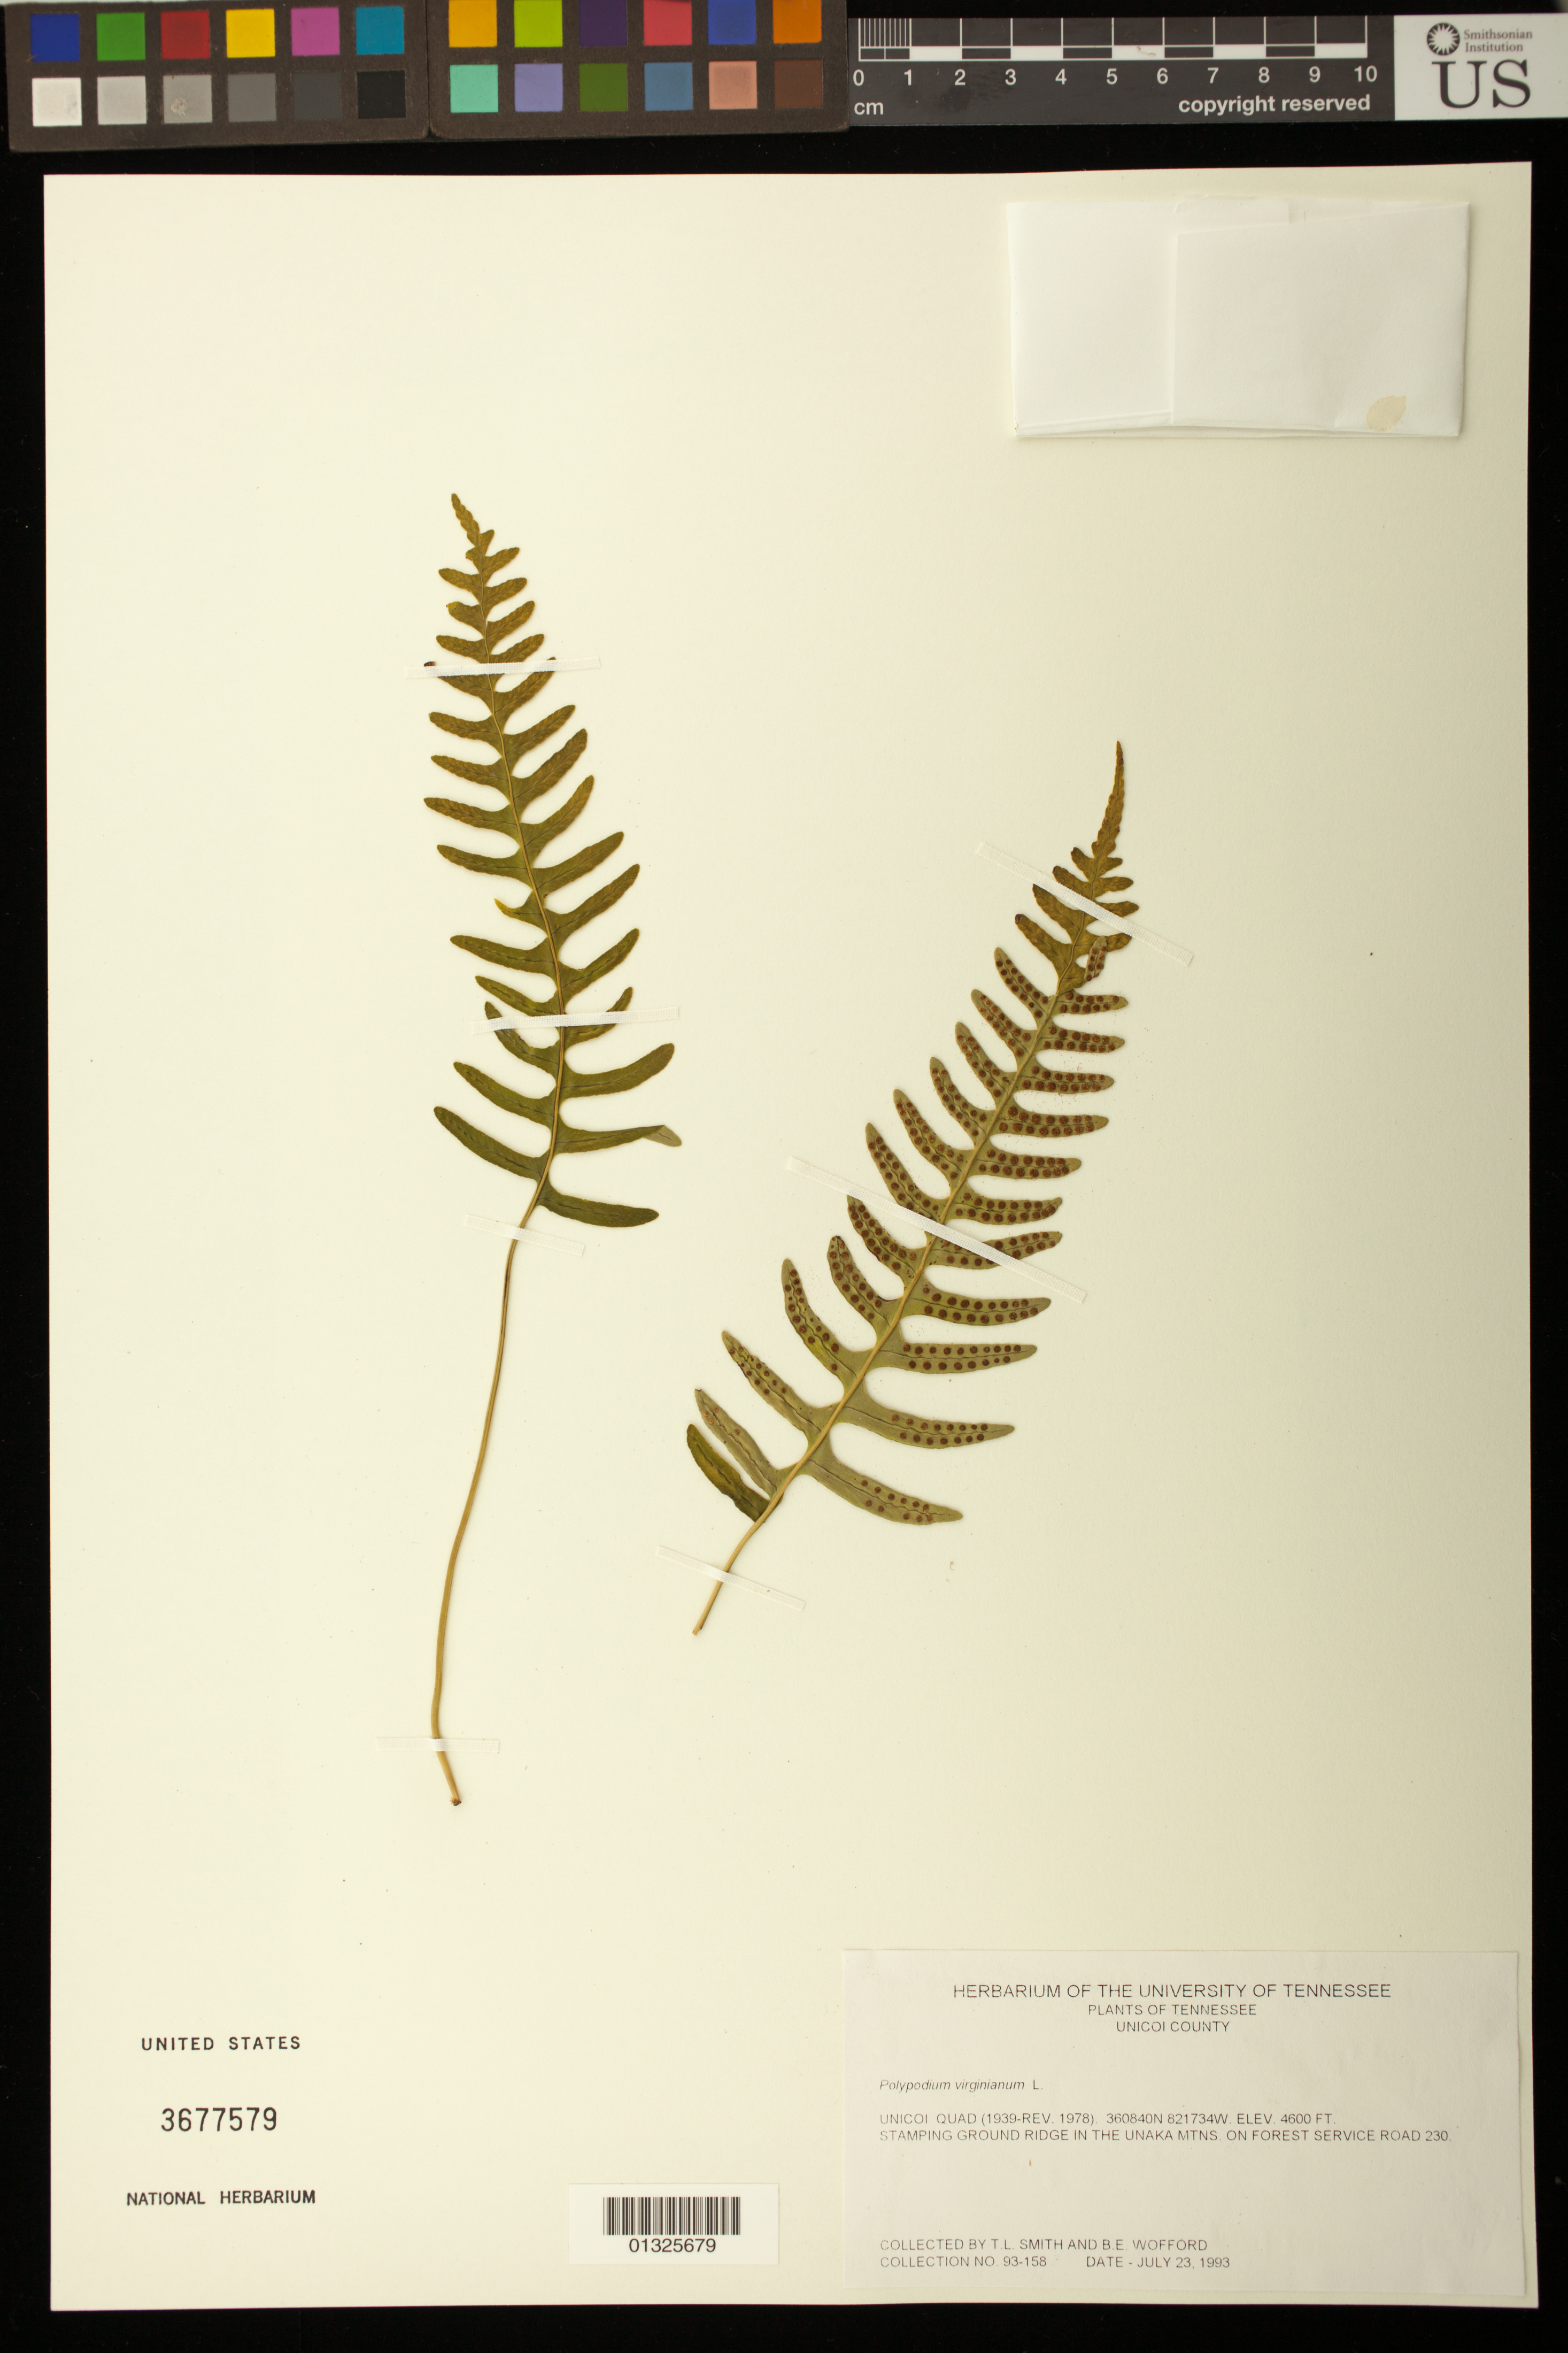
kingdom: Plantae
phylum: Tracheophyta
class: Polypodiopsida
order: Polypodiales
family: Polypodiaceae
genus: Polypodium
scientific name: Polypodium virginianum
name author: L.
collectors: T. L. Smith & B. Wofford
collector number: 93-158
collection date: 1993-07-23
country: United States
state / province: Tennessee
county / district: Unicoi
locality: Unicoi Quad (1993-REV. 1978). Stamping ground ridge in the Unaka Mtns. on Forest Service Road 230.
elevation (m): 1402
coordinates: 360840N, 821734W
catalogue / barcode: US 3677579